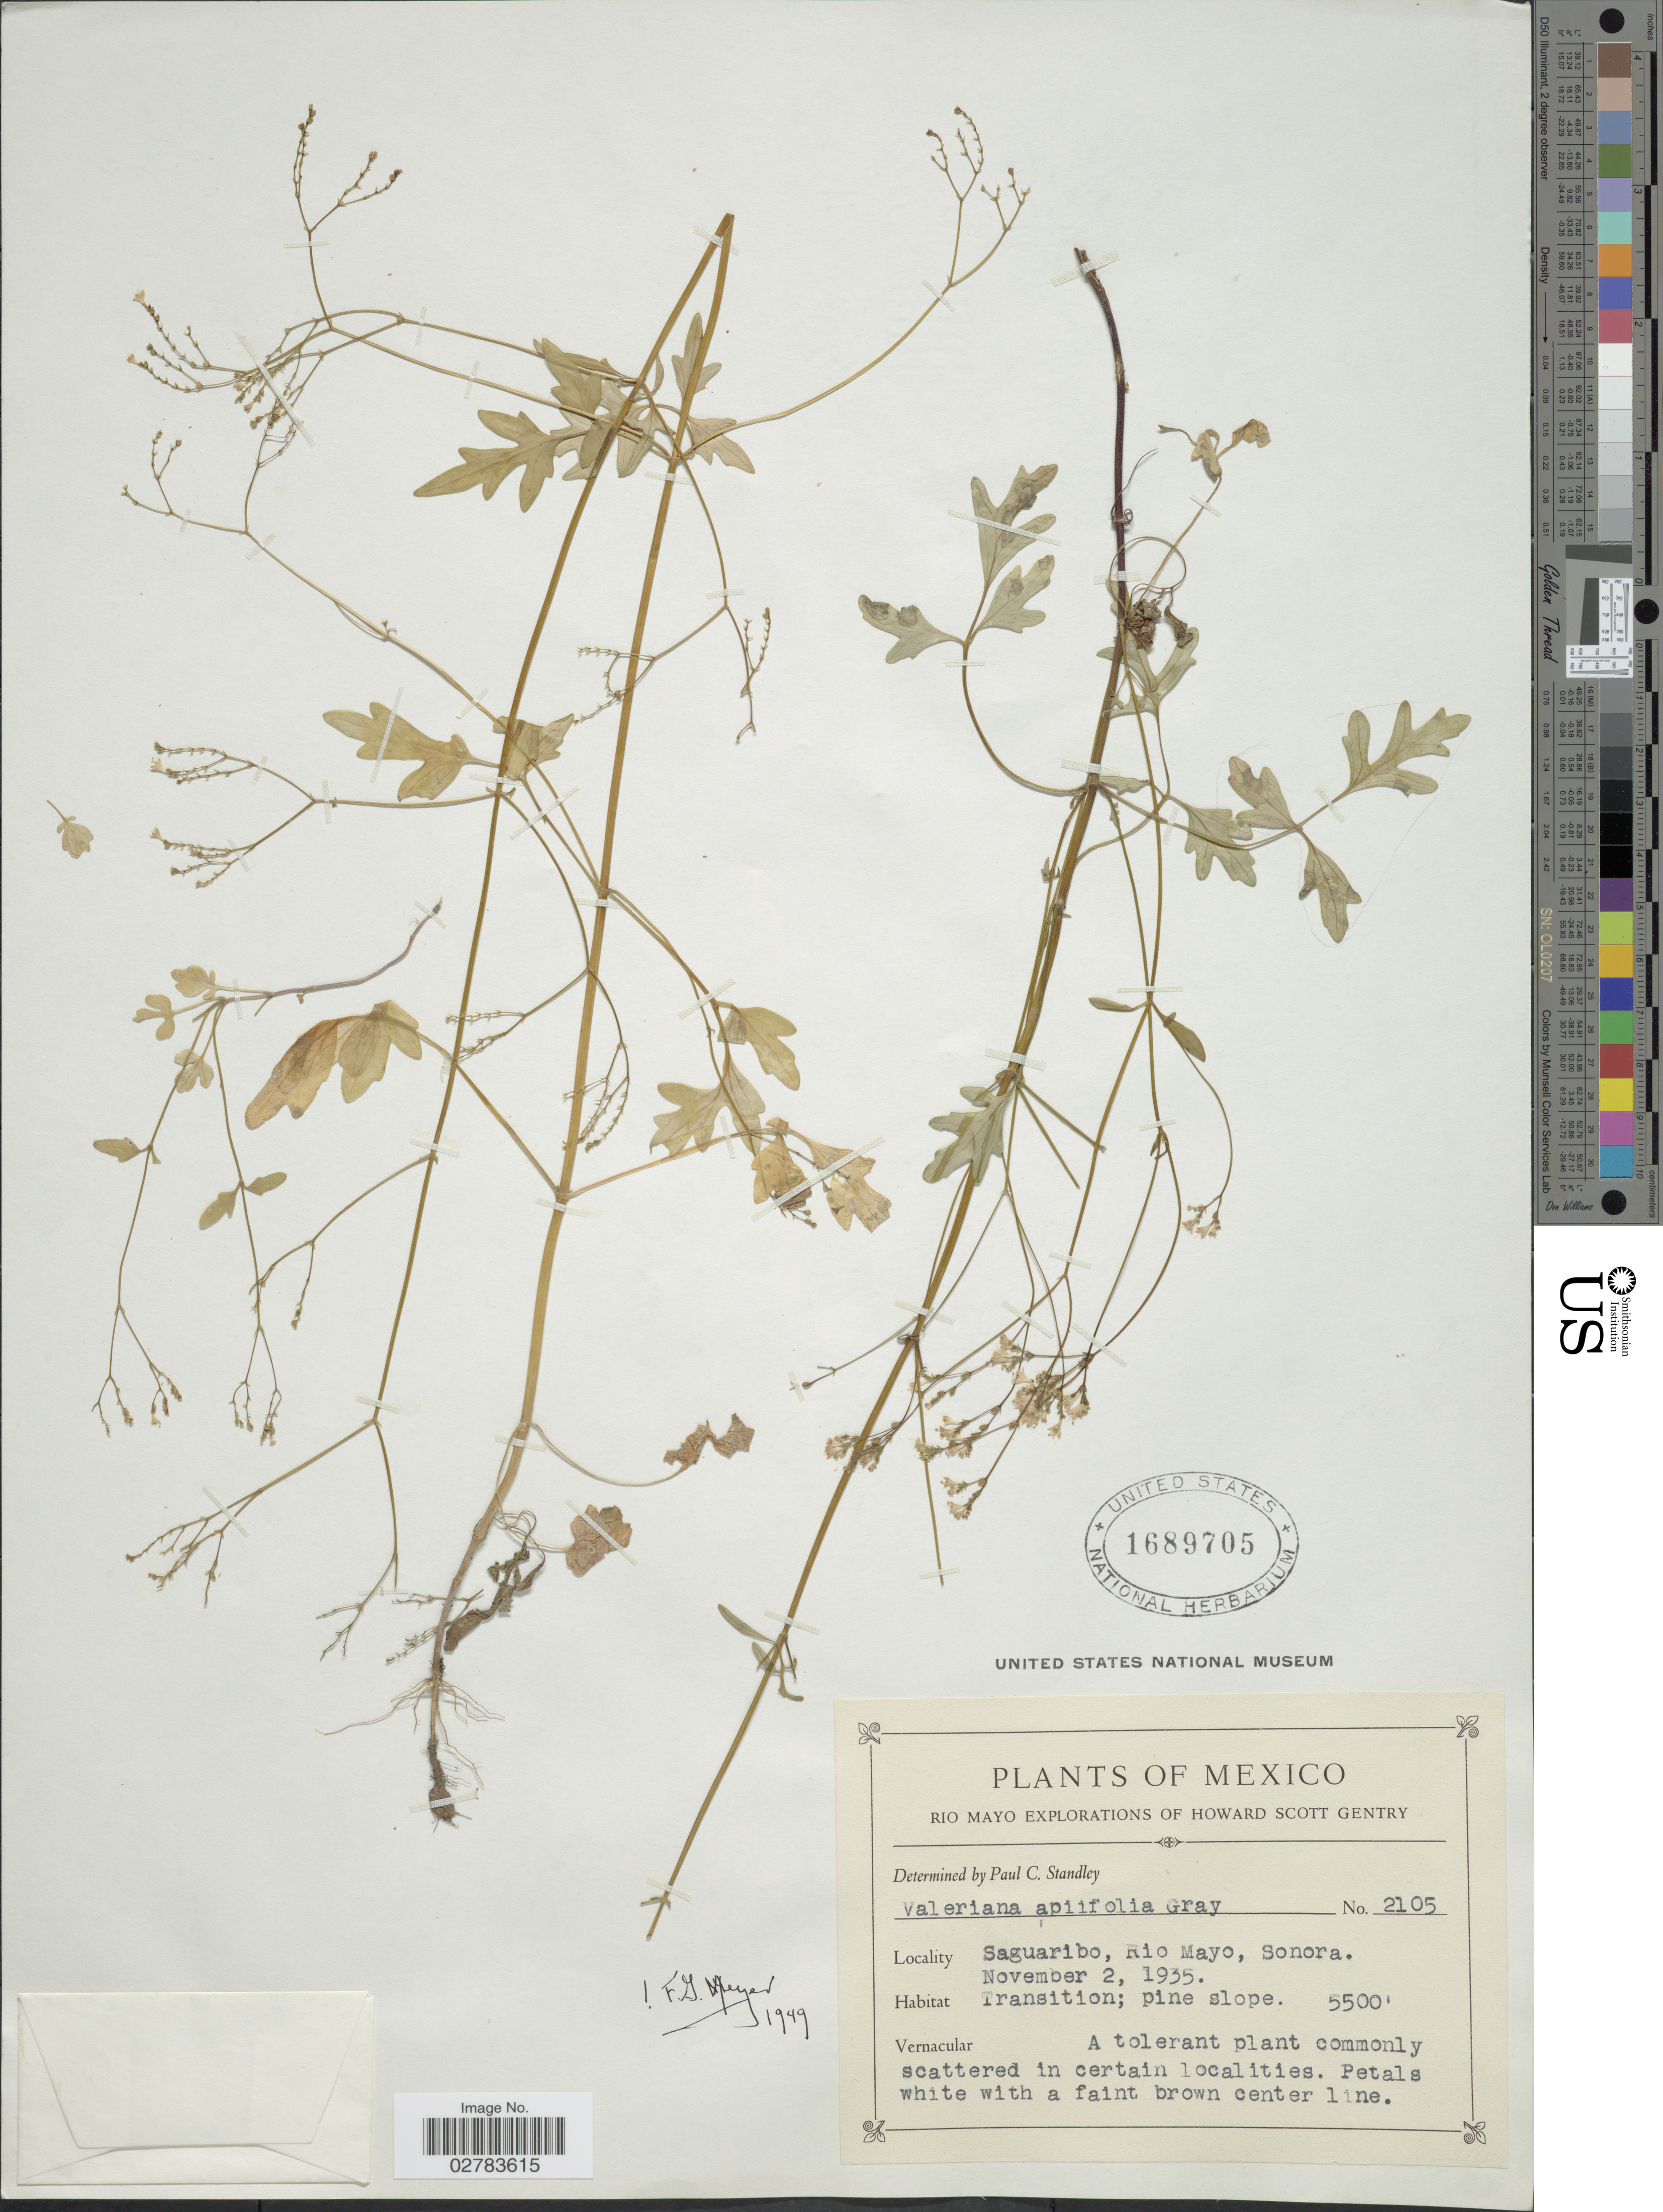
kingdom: Plantae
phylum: Tracheophyta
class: Magnoliopsida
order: Dipsacales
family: Caprifoliaceae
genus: Valeriana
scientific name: Valeriana apiifolia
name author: A. Gray ex S. Watson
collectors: H. S. Gentry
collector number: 2105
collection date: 1935-11-02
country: Mexico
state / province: Sonora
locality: Saguaribo, Rio Mayo.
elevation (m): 1676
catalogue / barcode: US 1689705